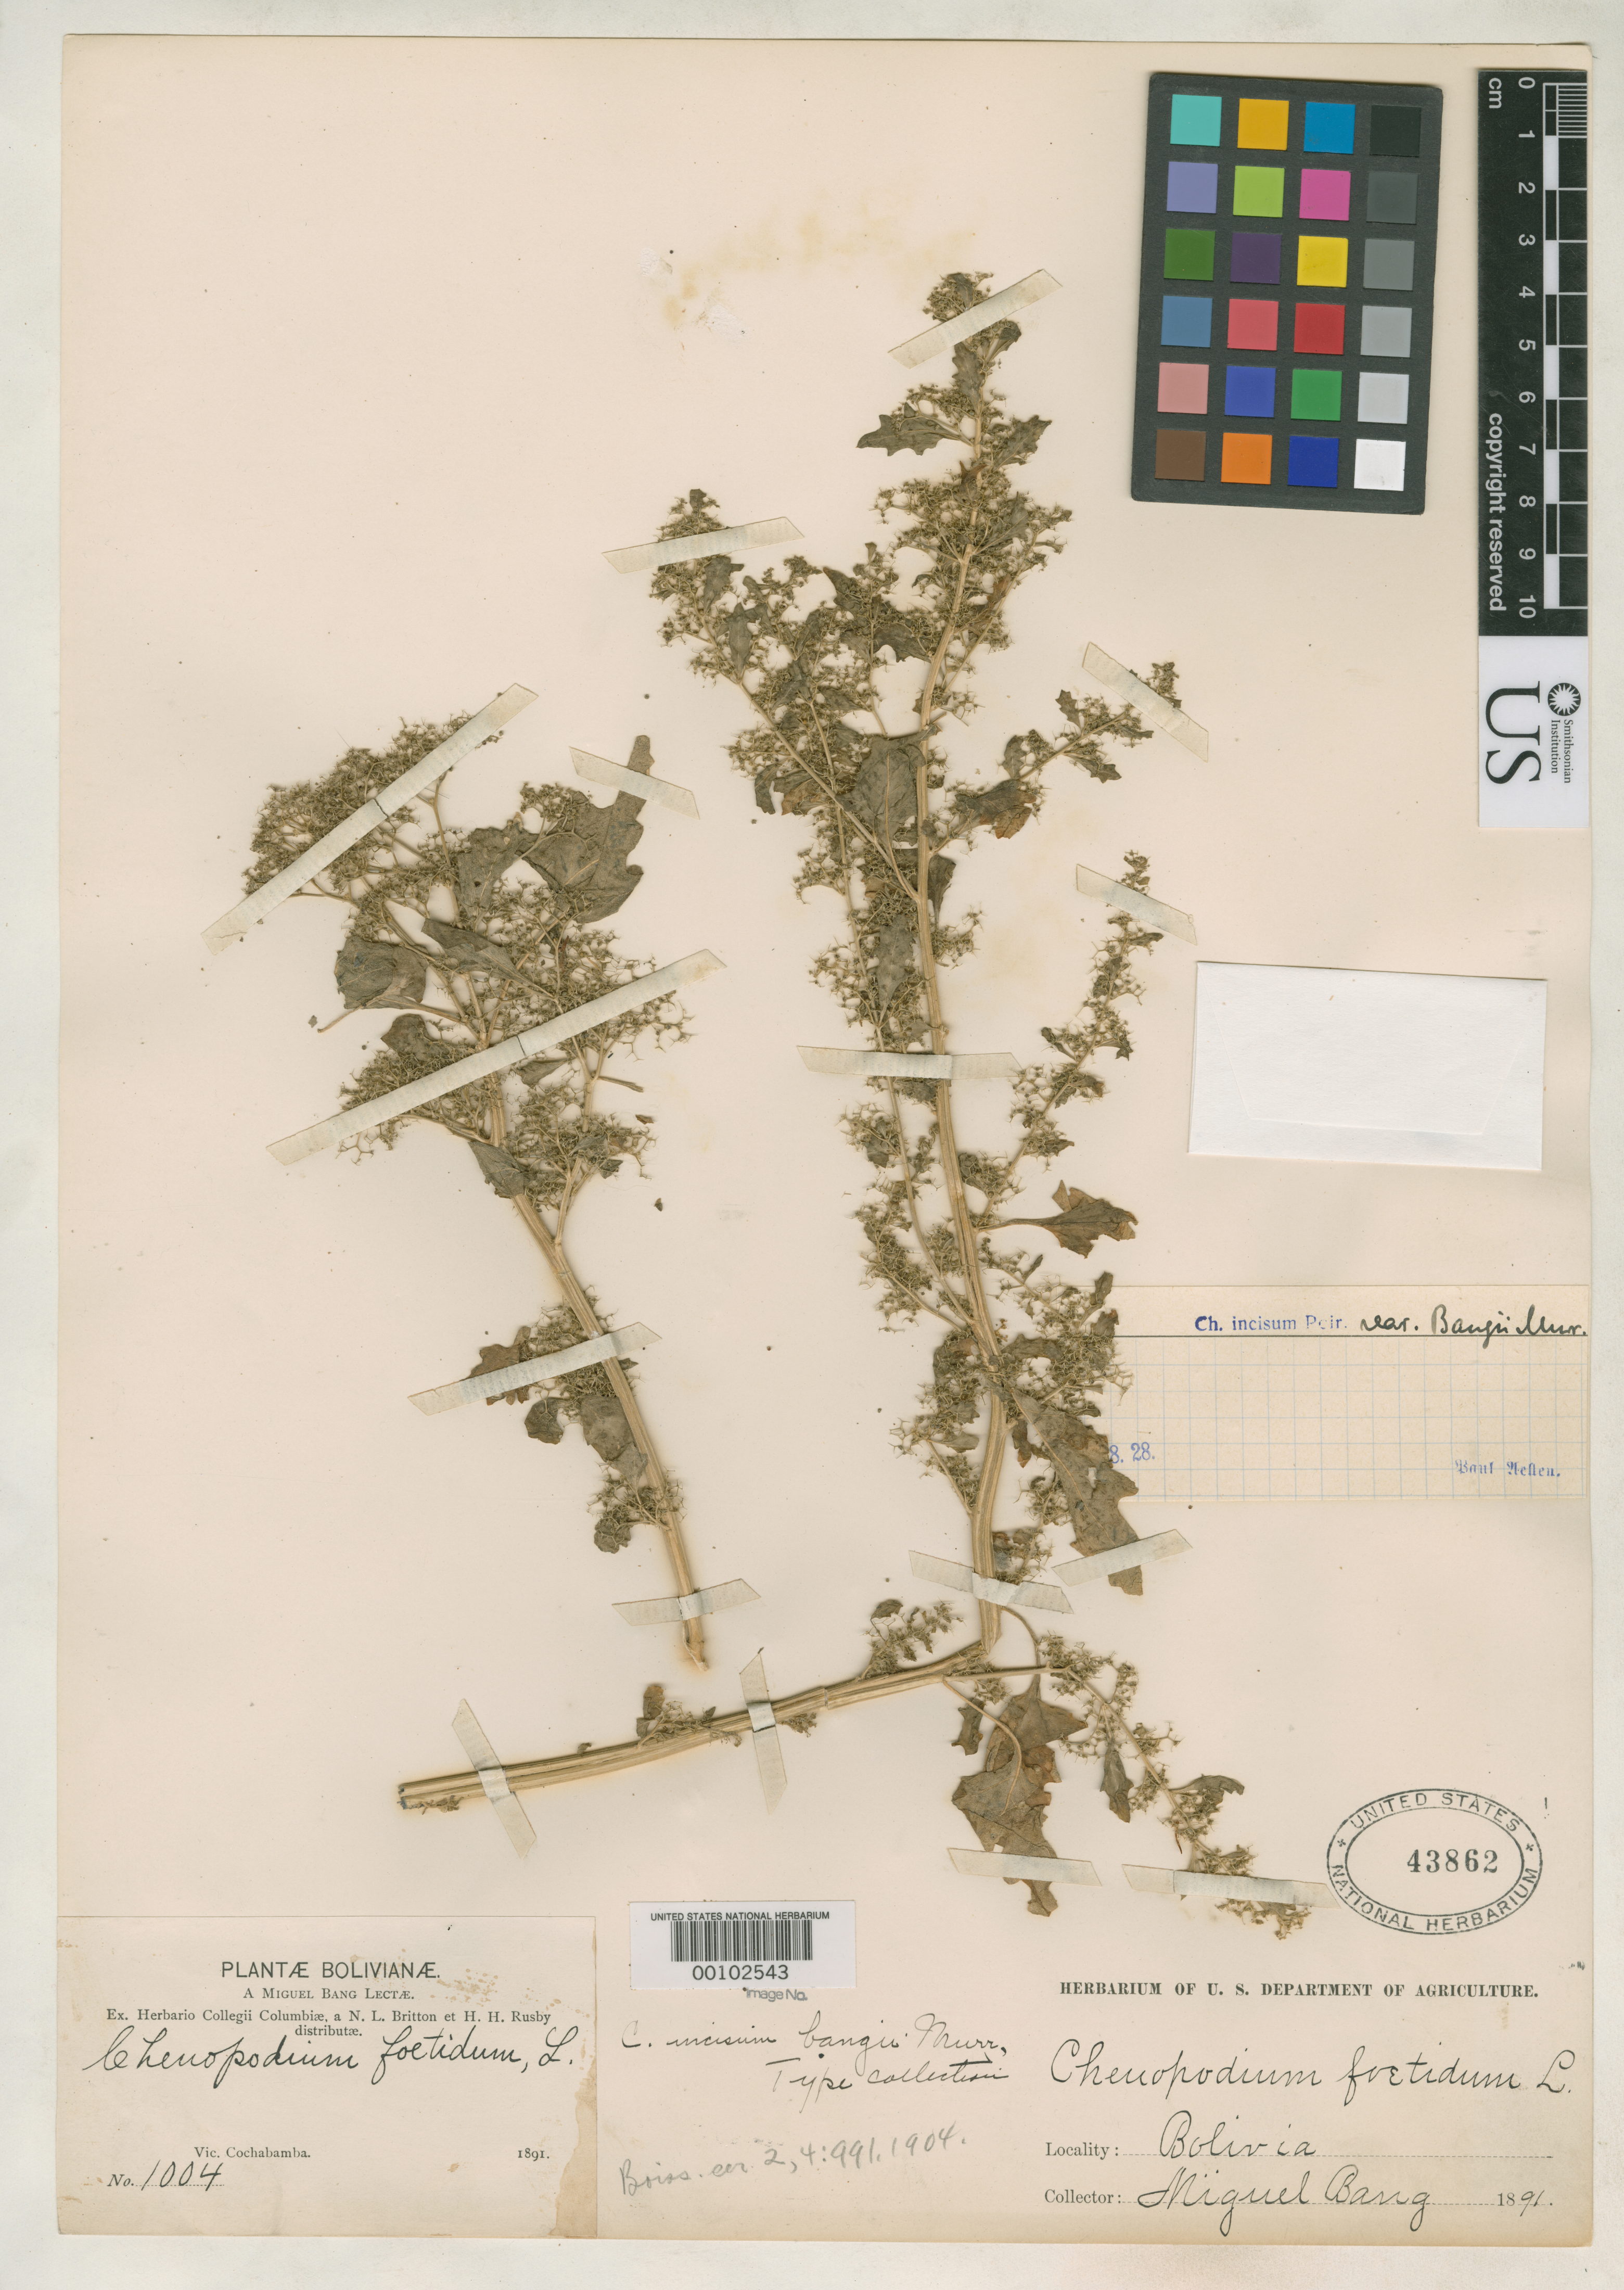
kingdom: Plantae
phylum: Tracheophyta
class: Magnoliopsida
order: Caryophyllales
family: Amaranthaceae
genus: Chenopodium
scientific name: Chenopodium incisum var. bangii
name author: Murr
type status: Type Collection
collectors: M. Bang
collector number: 1004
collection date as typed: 1891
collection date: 1891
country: Bolivia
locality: Mapiri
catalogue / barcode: US 43862